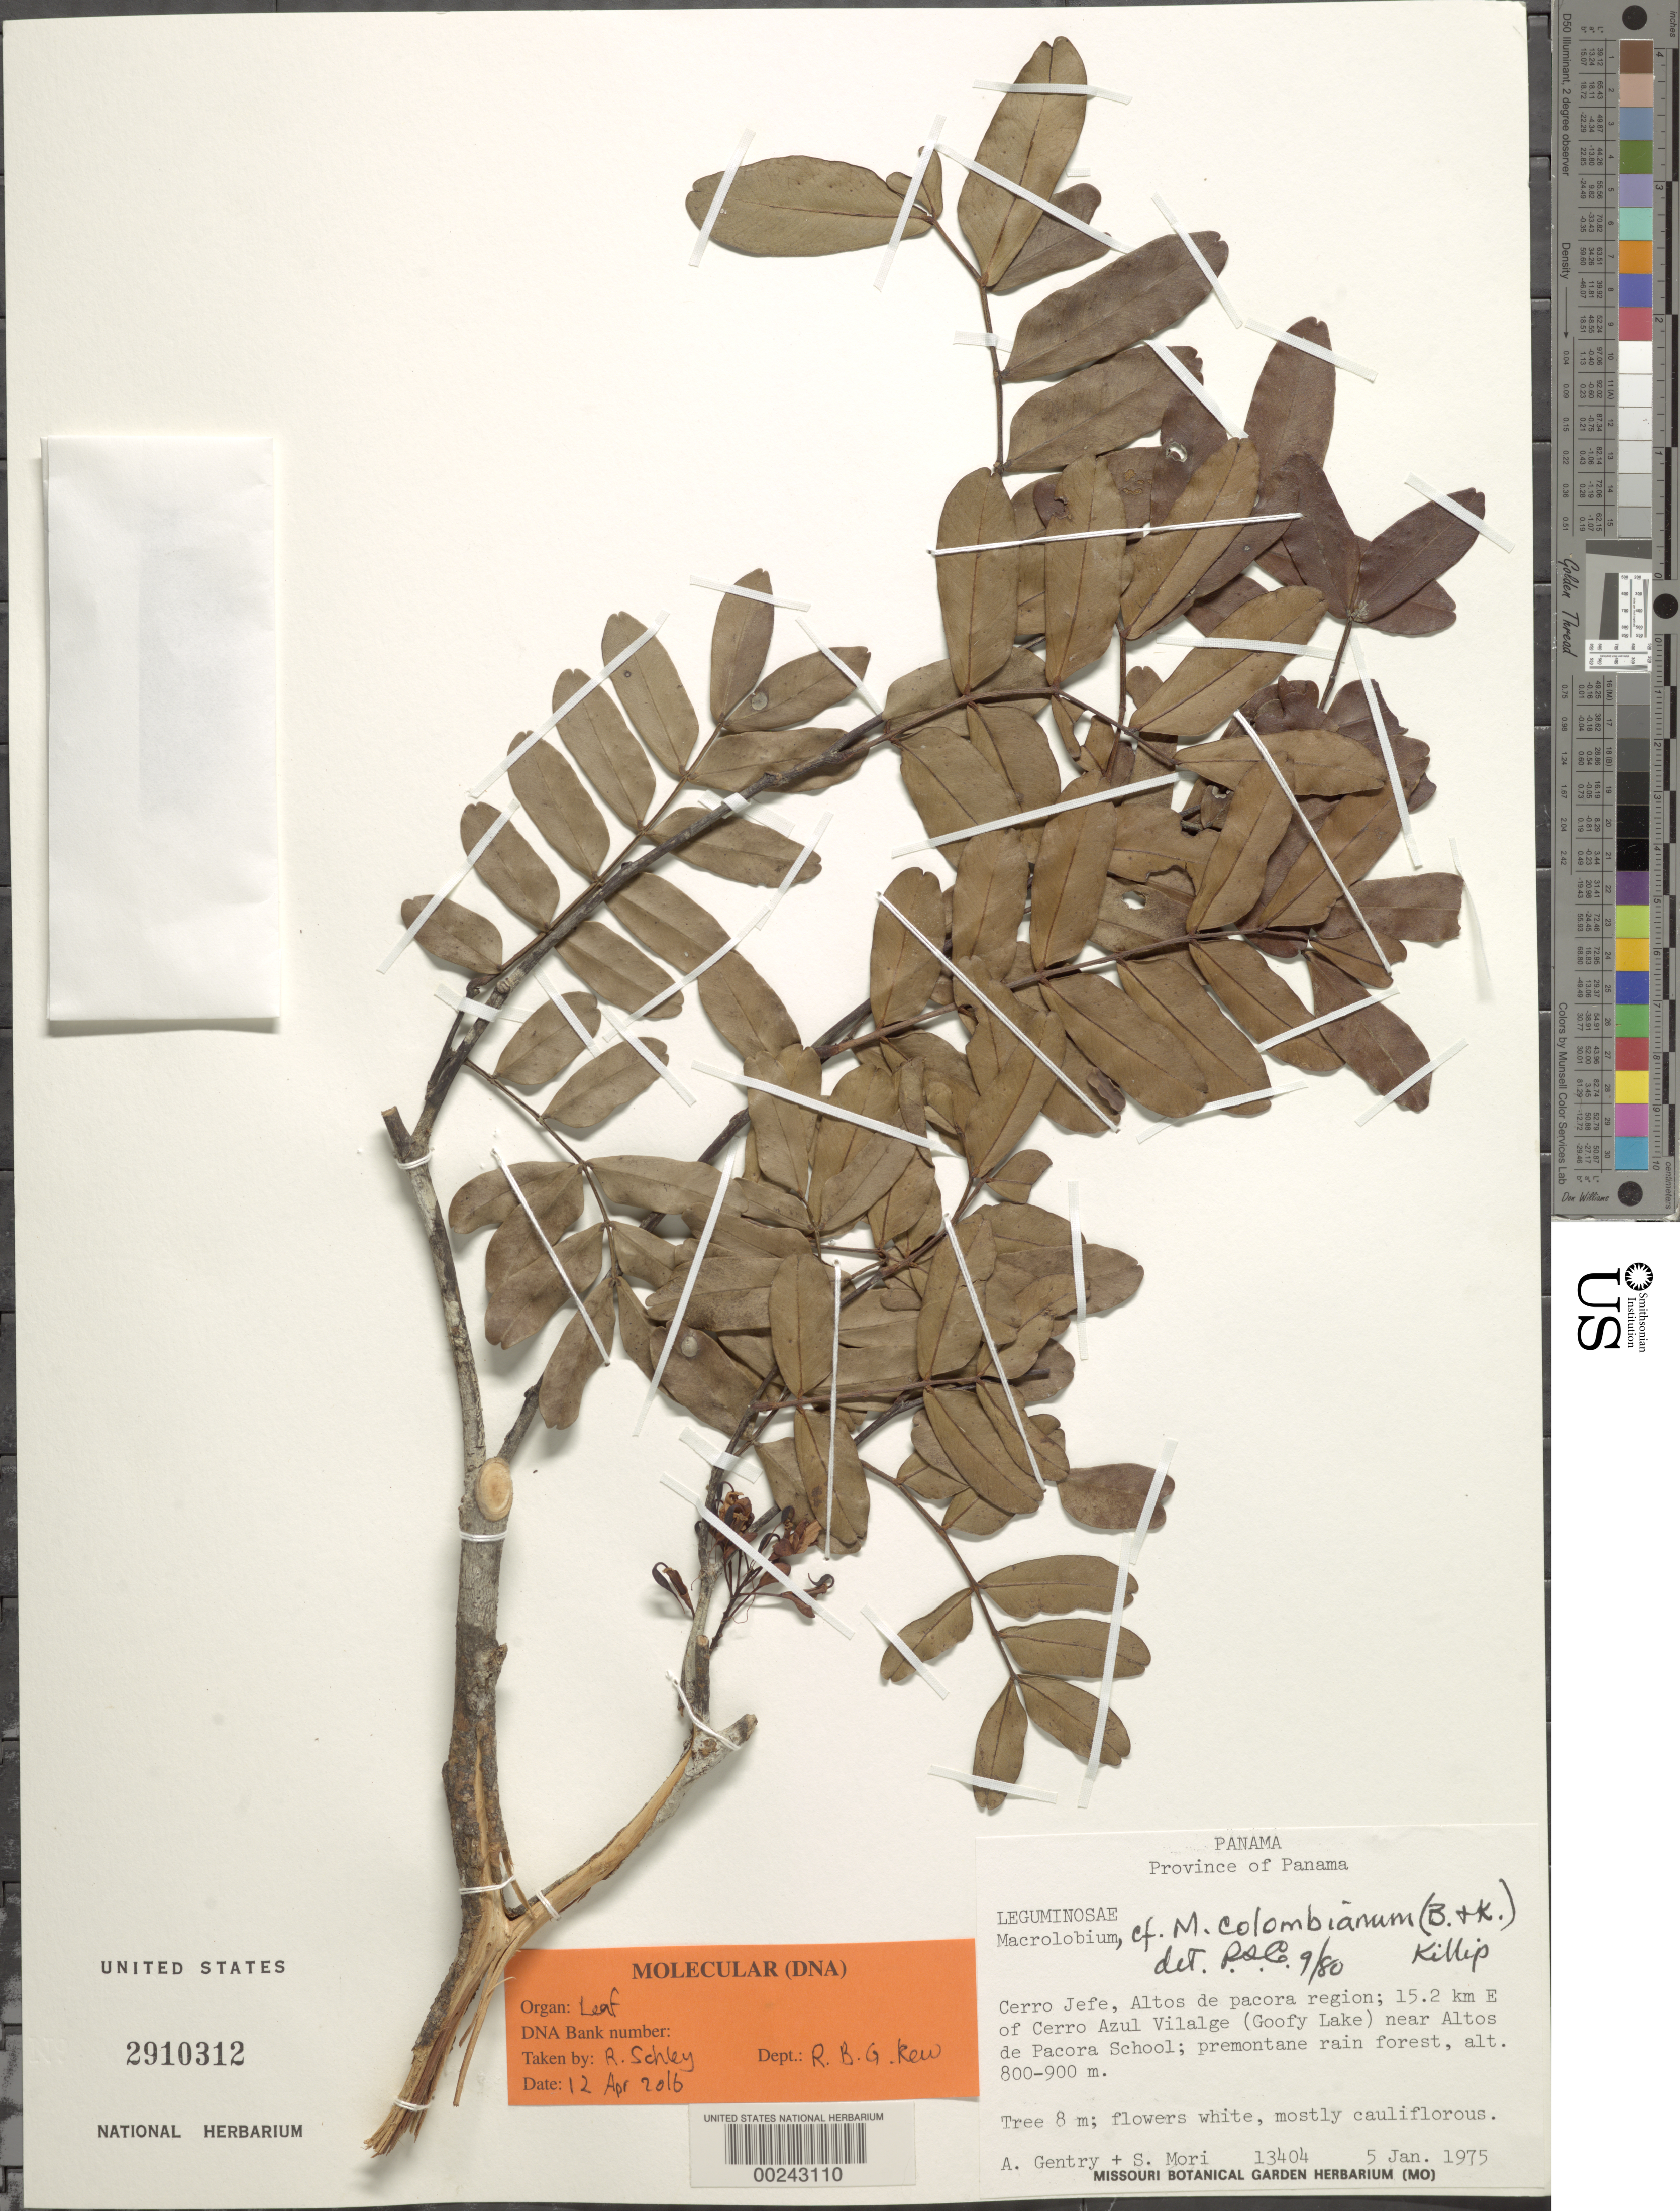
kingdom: Plantae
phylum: Tracheophyta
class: Magnoliopsida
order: Fabales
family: Fabaceae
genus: Macrolobium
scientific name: Macrolobium colombianum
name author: (Britton & Killip) Killip ex L. Uribe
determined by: Cowan, R. S.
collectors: A. H. Gentry & S. Mori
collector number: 13404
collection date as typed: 05 Jan 1975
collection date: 1975-01-05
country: Panama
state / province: Panamá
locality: Cerro Jefe, Altos de Pacora region; 15.2 km E of Cerro Azul Village (Goofy Lake) near Altos de Pacora School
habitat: Premontane rain forest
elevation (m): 800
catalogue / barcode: US 2910312